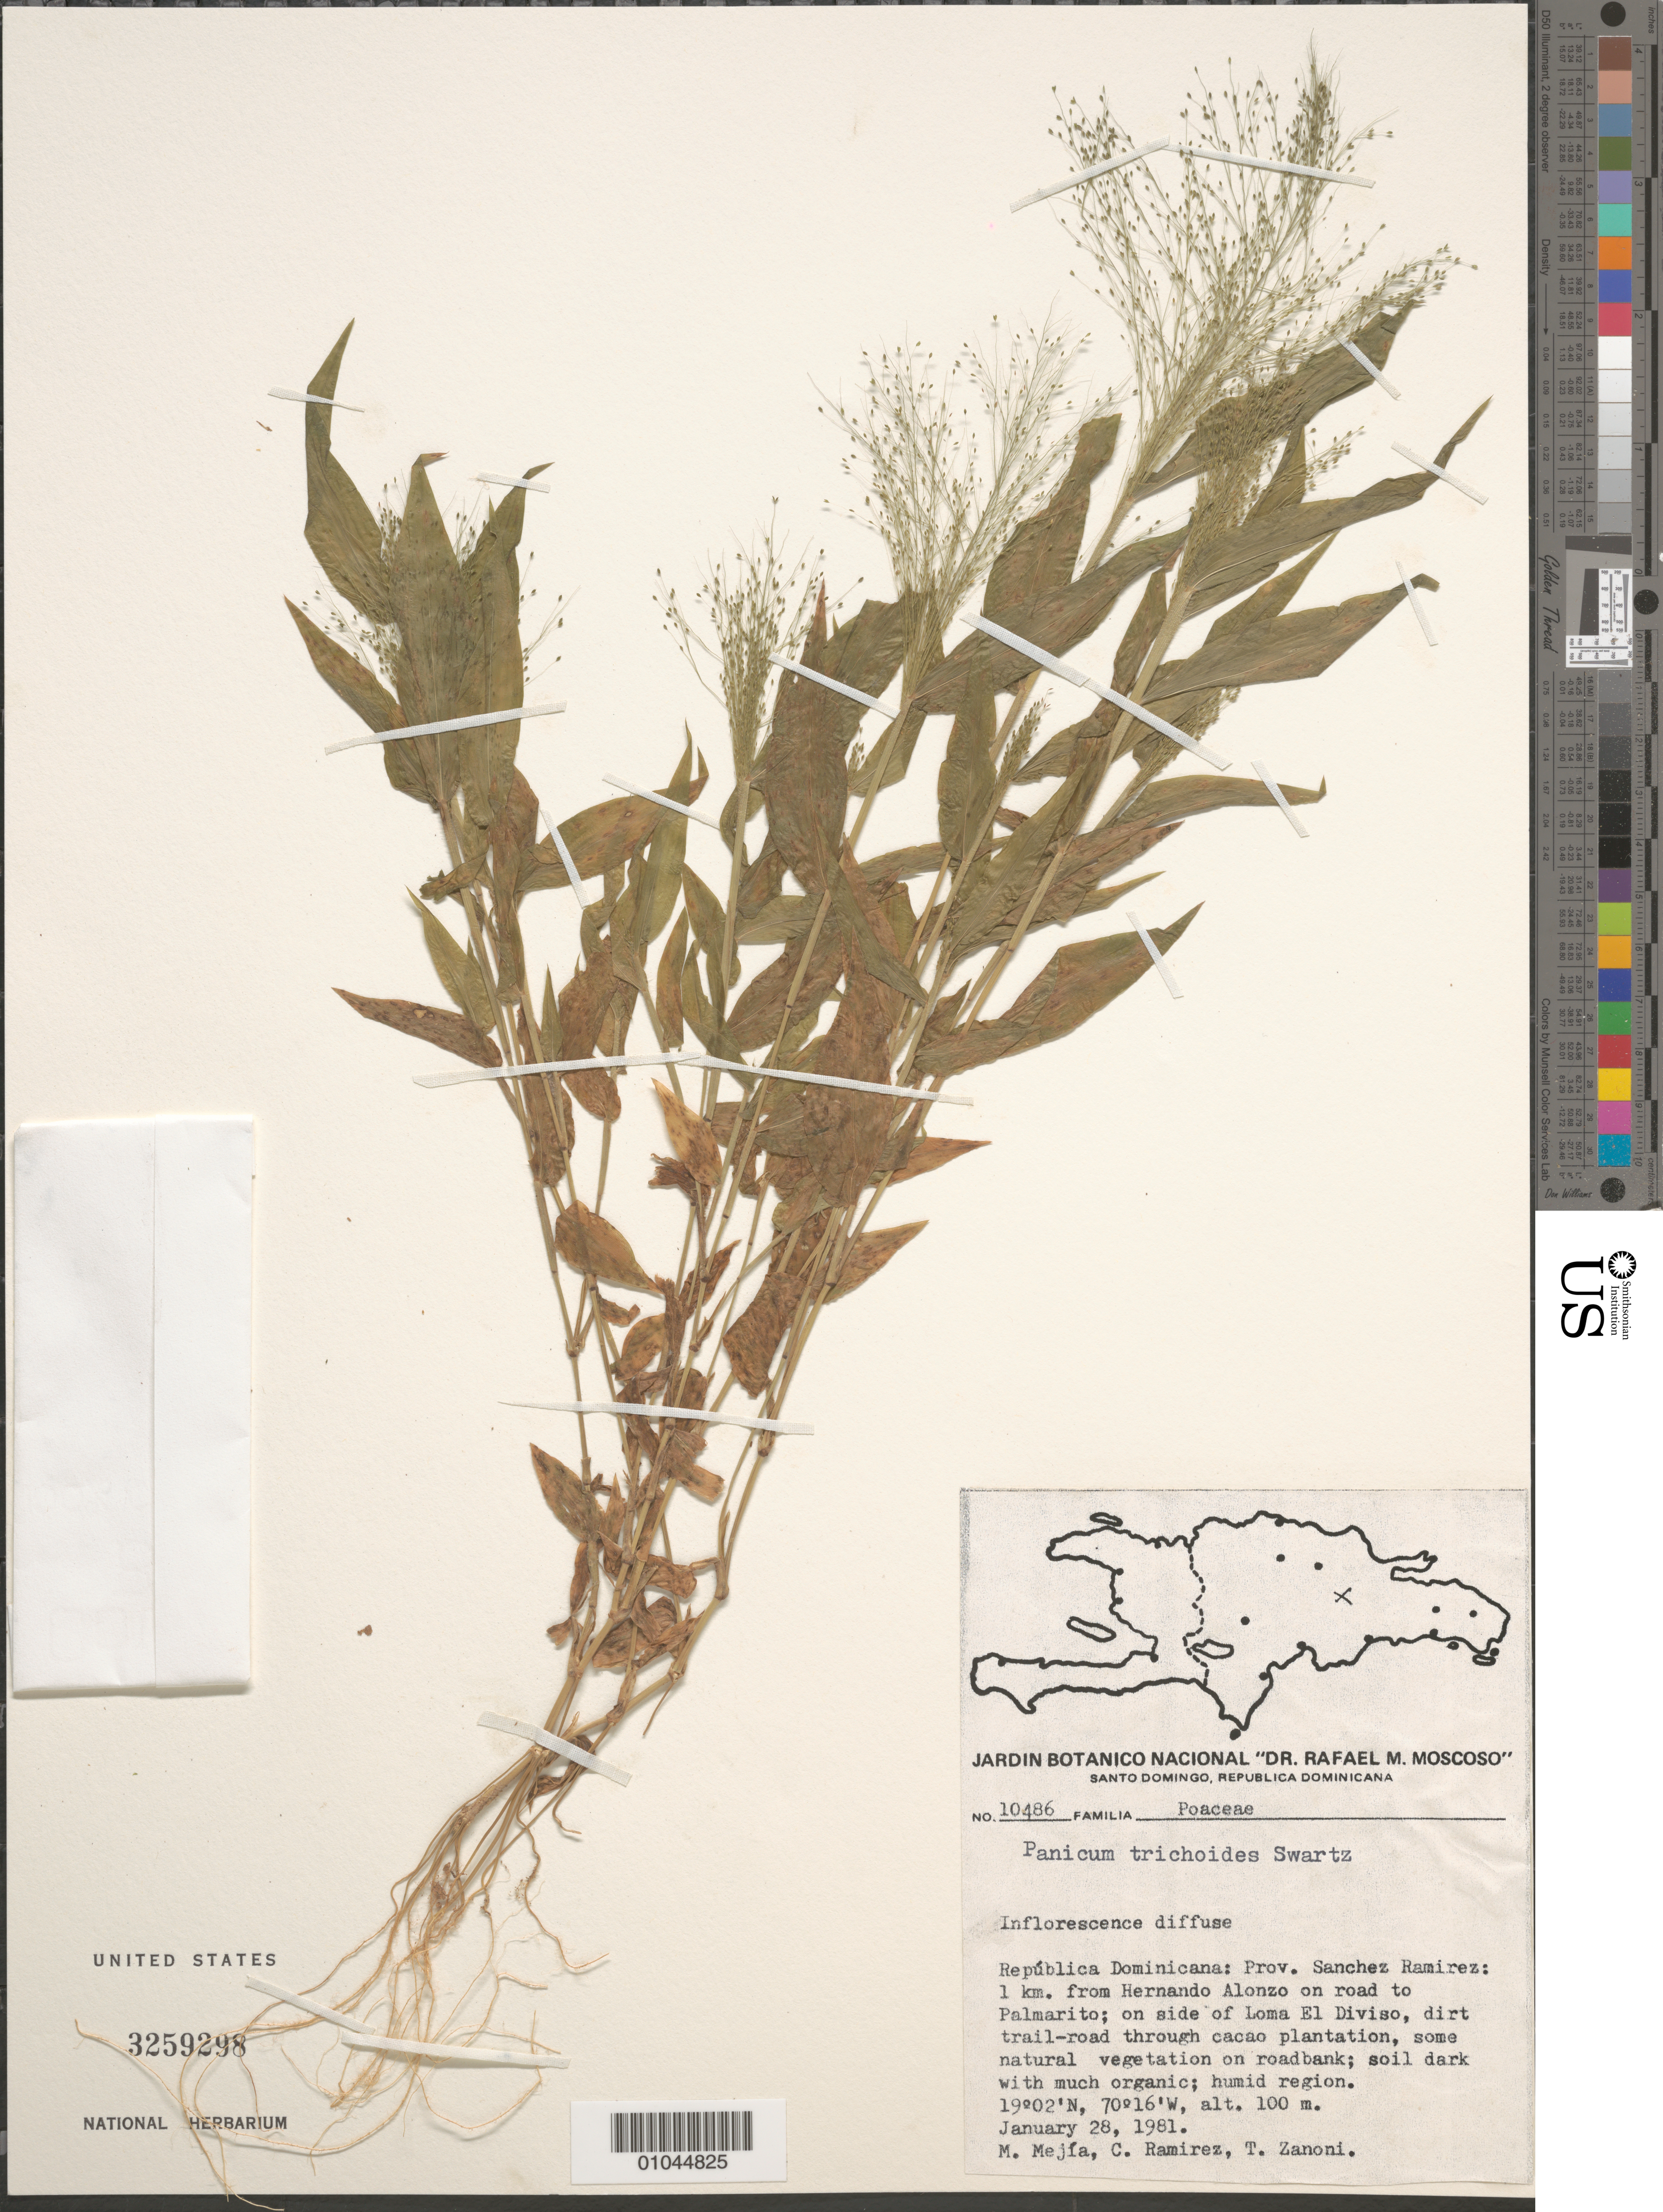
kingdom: Plantae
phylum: Tracheophyta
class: Liliopsida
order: Poales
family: Poaceae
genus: Panicum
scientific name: Panicum trichoides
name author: Sw.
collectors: M. Mejia, C. Ramirez & T. A. Zanoni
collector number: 10486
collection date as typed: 28 Jan 1981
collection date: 1981-01-28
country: Dominican Republic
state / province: Distrito Nacional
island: Hispaniola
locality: Sanchez Ramirez, 1 km from Hernando Alonzo on road to Palmarito, on side of Loma el Diviso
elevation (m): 100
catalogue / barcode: US 3259298